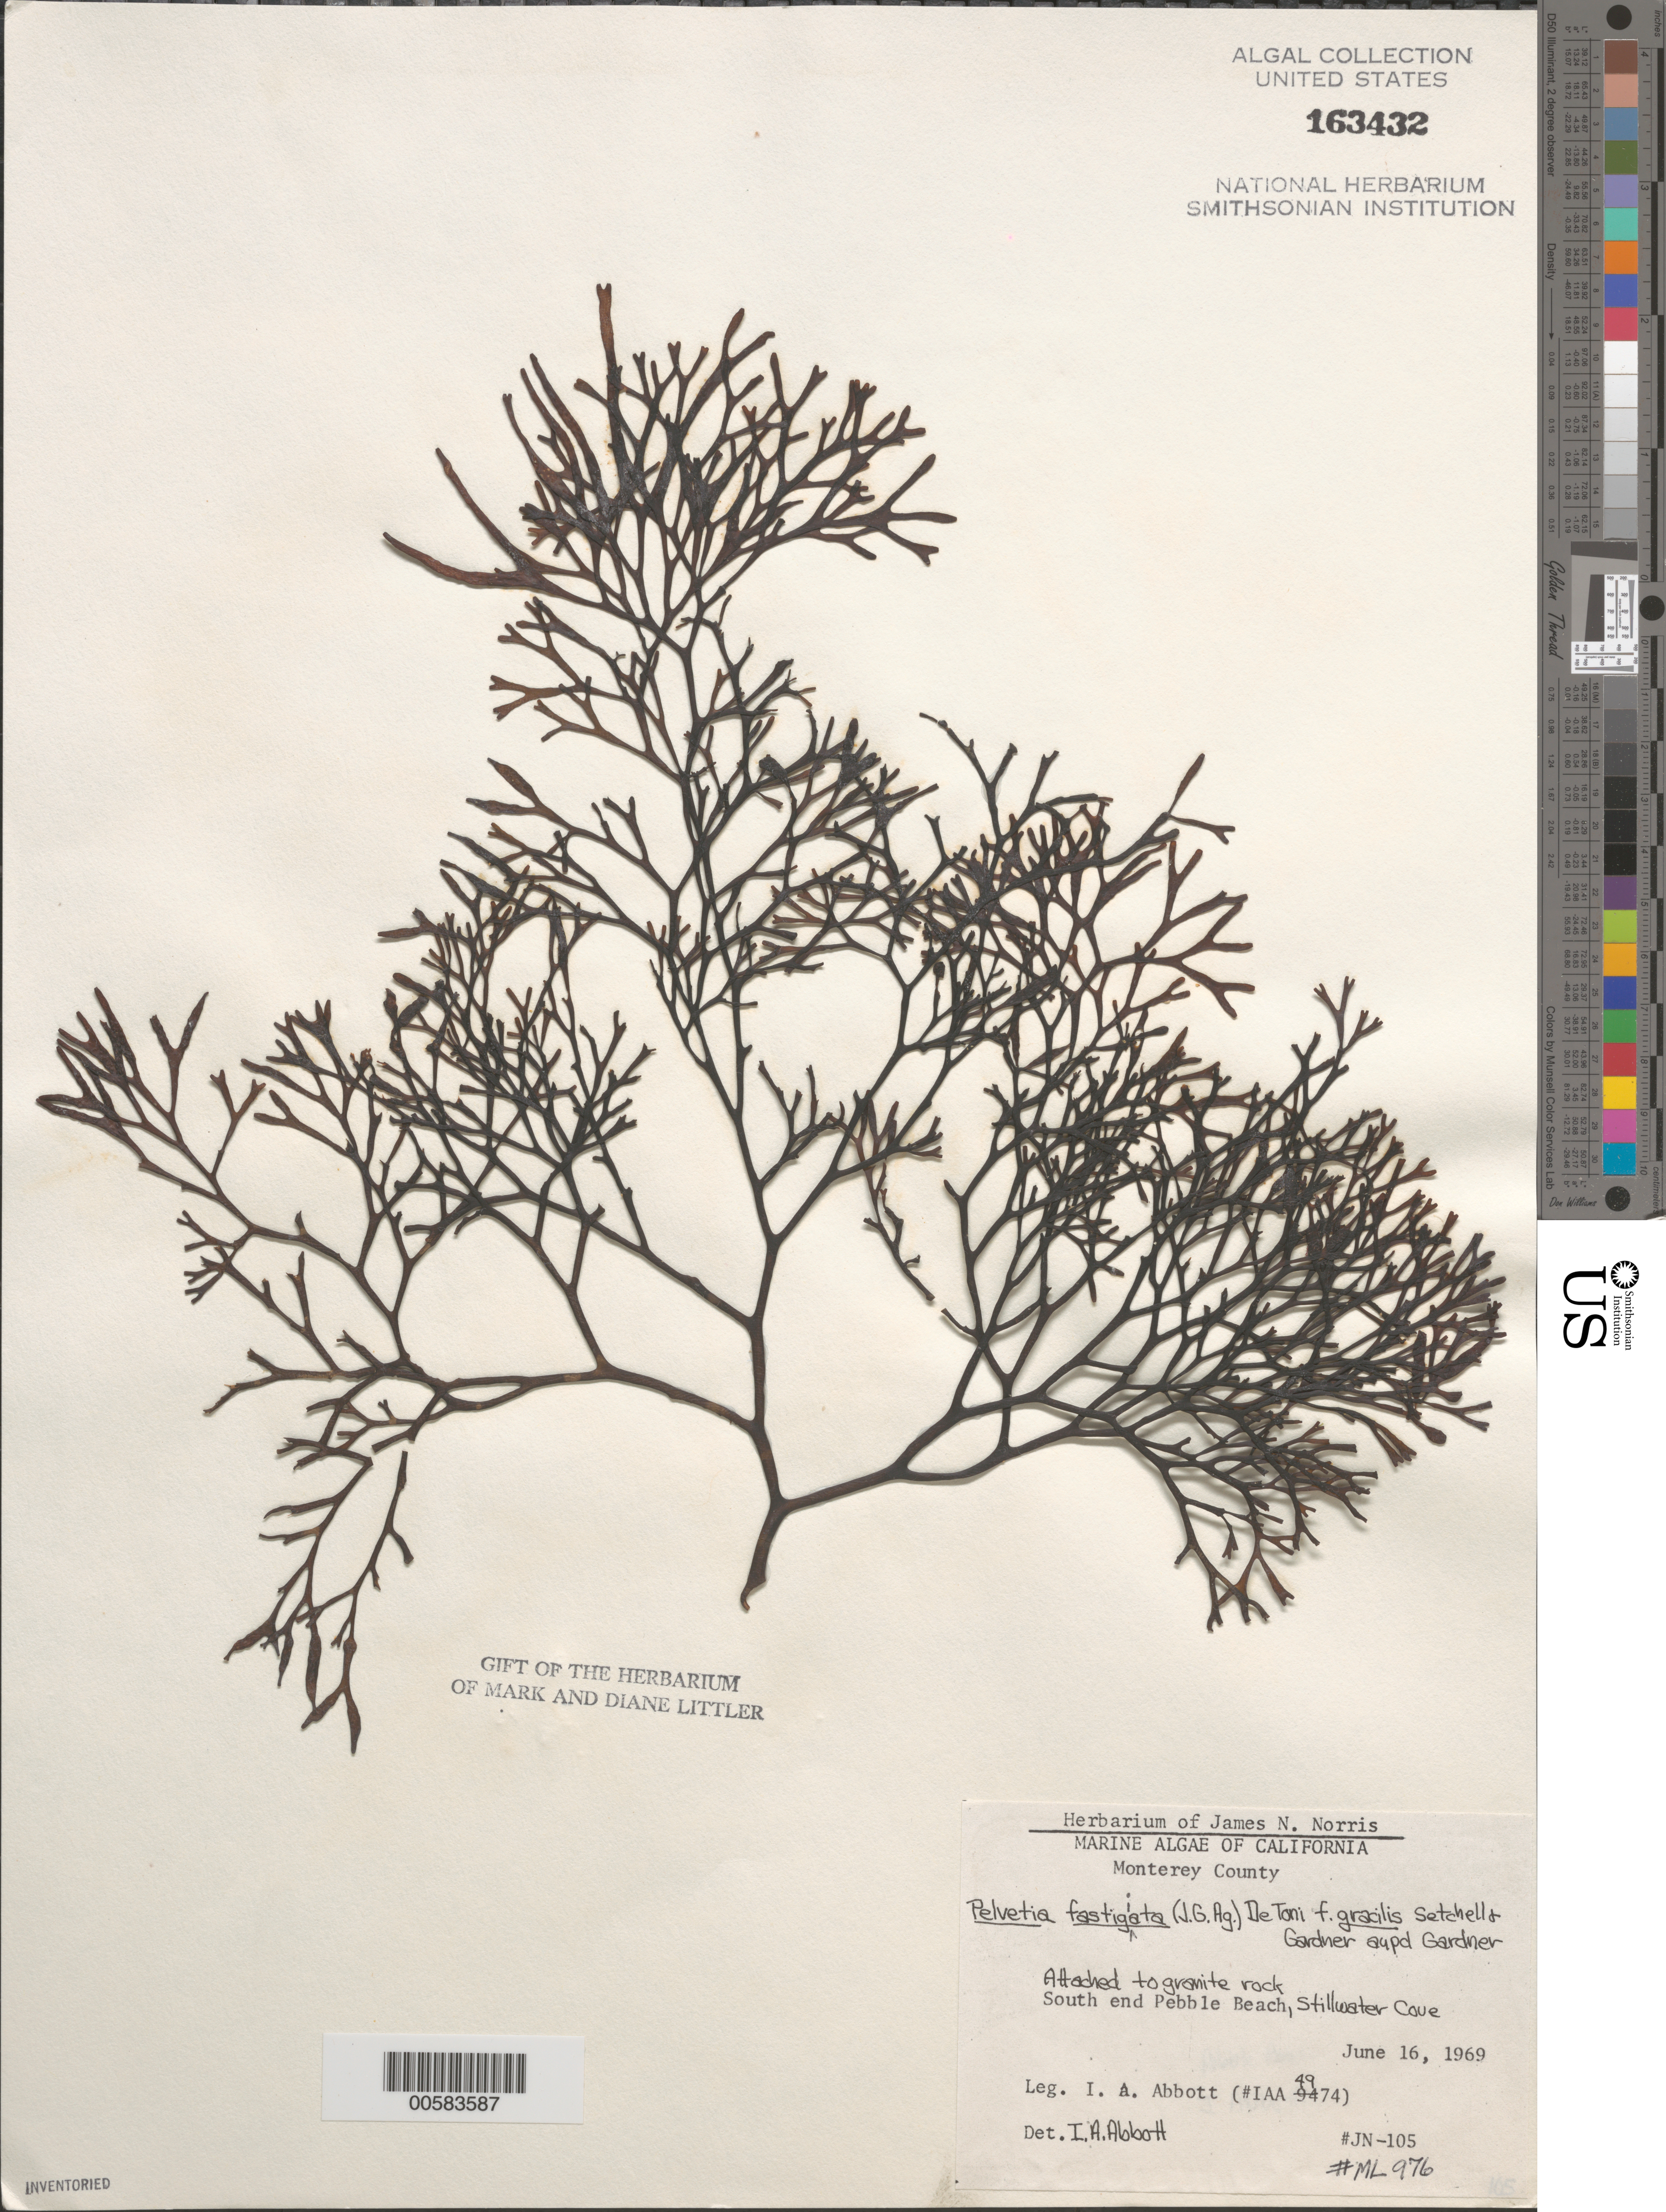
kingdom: Chromista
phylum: Ochrophyta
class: Phaeophyceae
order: Fucales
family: Fucaceae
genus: Silvetia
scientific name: Silvetia compressa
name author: (J. Agardh) E.A. Serrão et al.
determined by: Algae name updating Project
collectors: I. A. Abbott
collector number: IAA 4974 & JN-105 & ML 976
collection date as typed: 16 Jun 1969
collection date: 1969-06-16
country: United States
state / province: California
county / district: Monterey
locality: Pebble Beach, Stillwater Cove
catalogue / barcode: US 163432